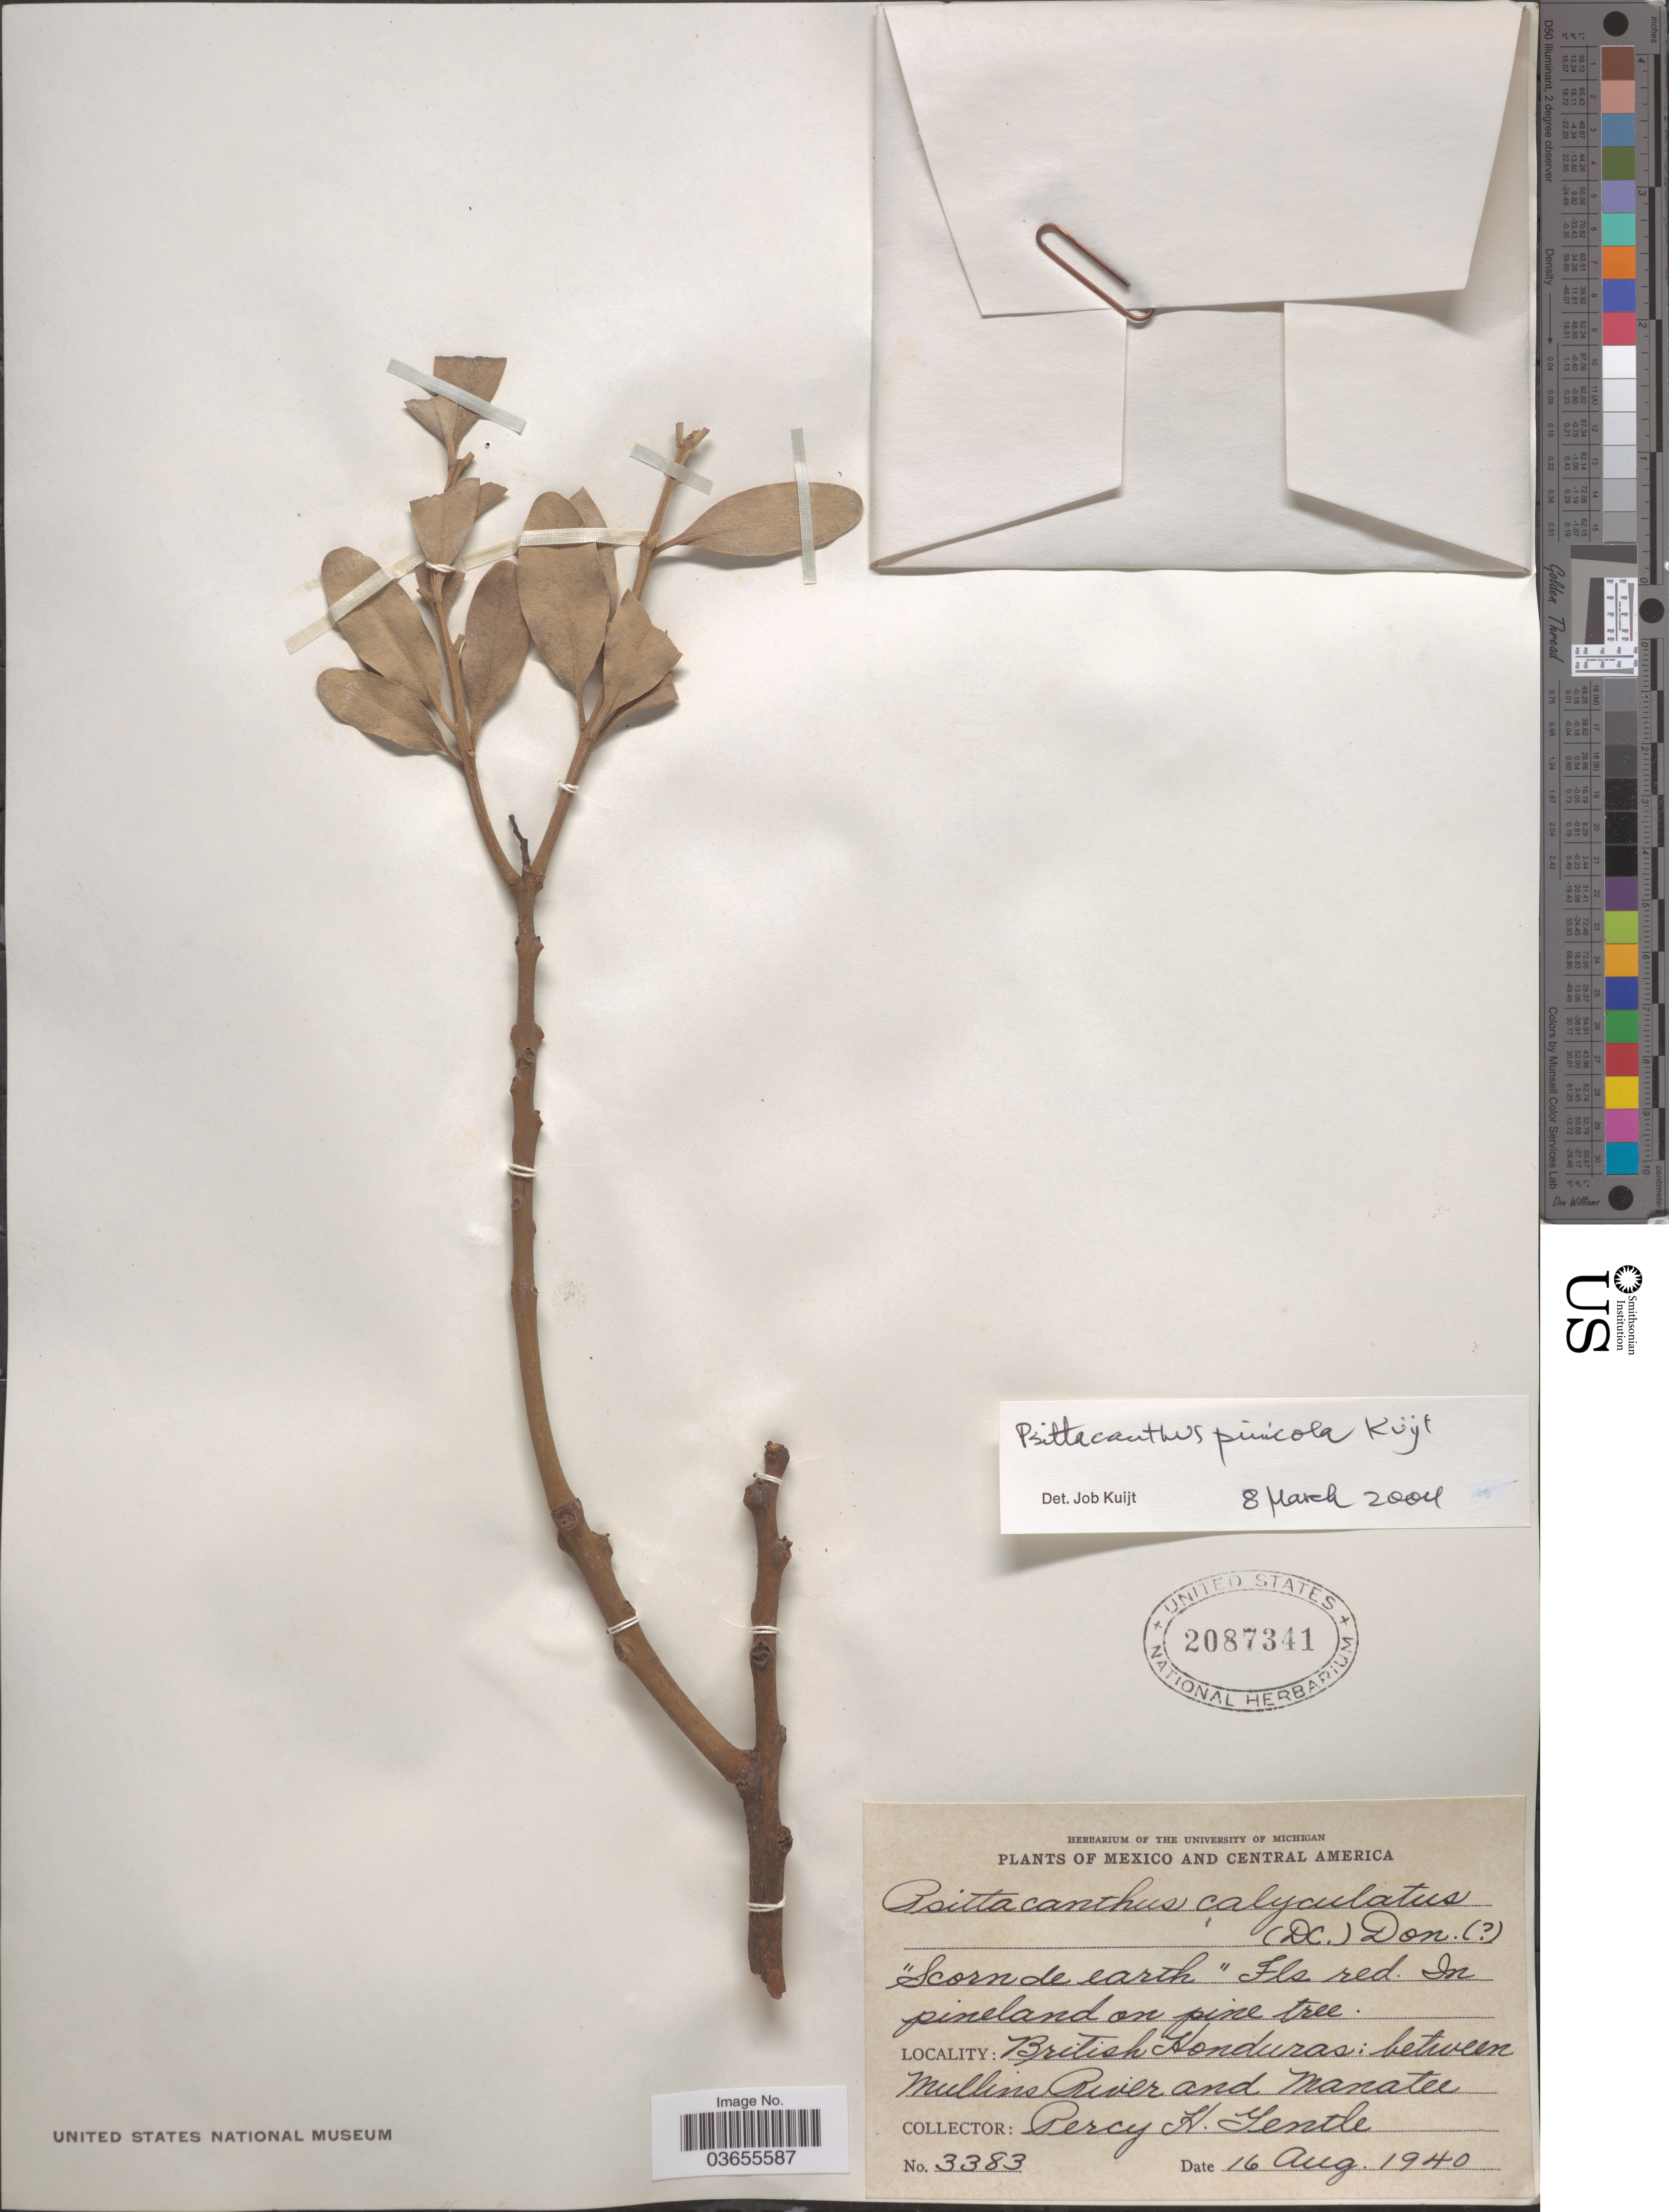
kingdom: Plantae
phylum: Tracheophyta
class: Magnoliopsida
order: Santalales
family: Loranthaceae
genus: Psittacanthus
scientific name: Psittacanthus pinicola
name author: Kuijt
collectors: P. H. Gentle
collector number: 3383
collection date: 1940-08-16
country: Belize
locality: British Honduras: between Mullins River and Manatee.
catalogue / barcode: US 2087341